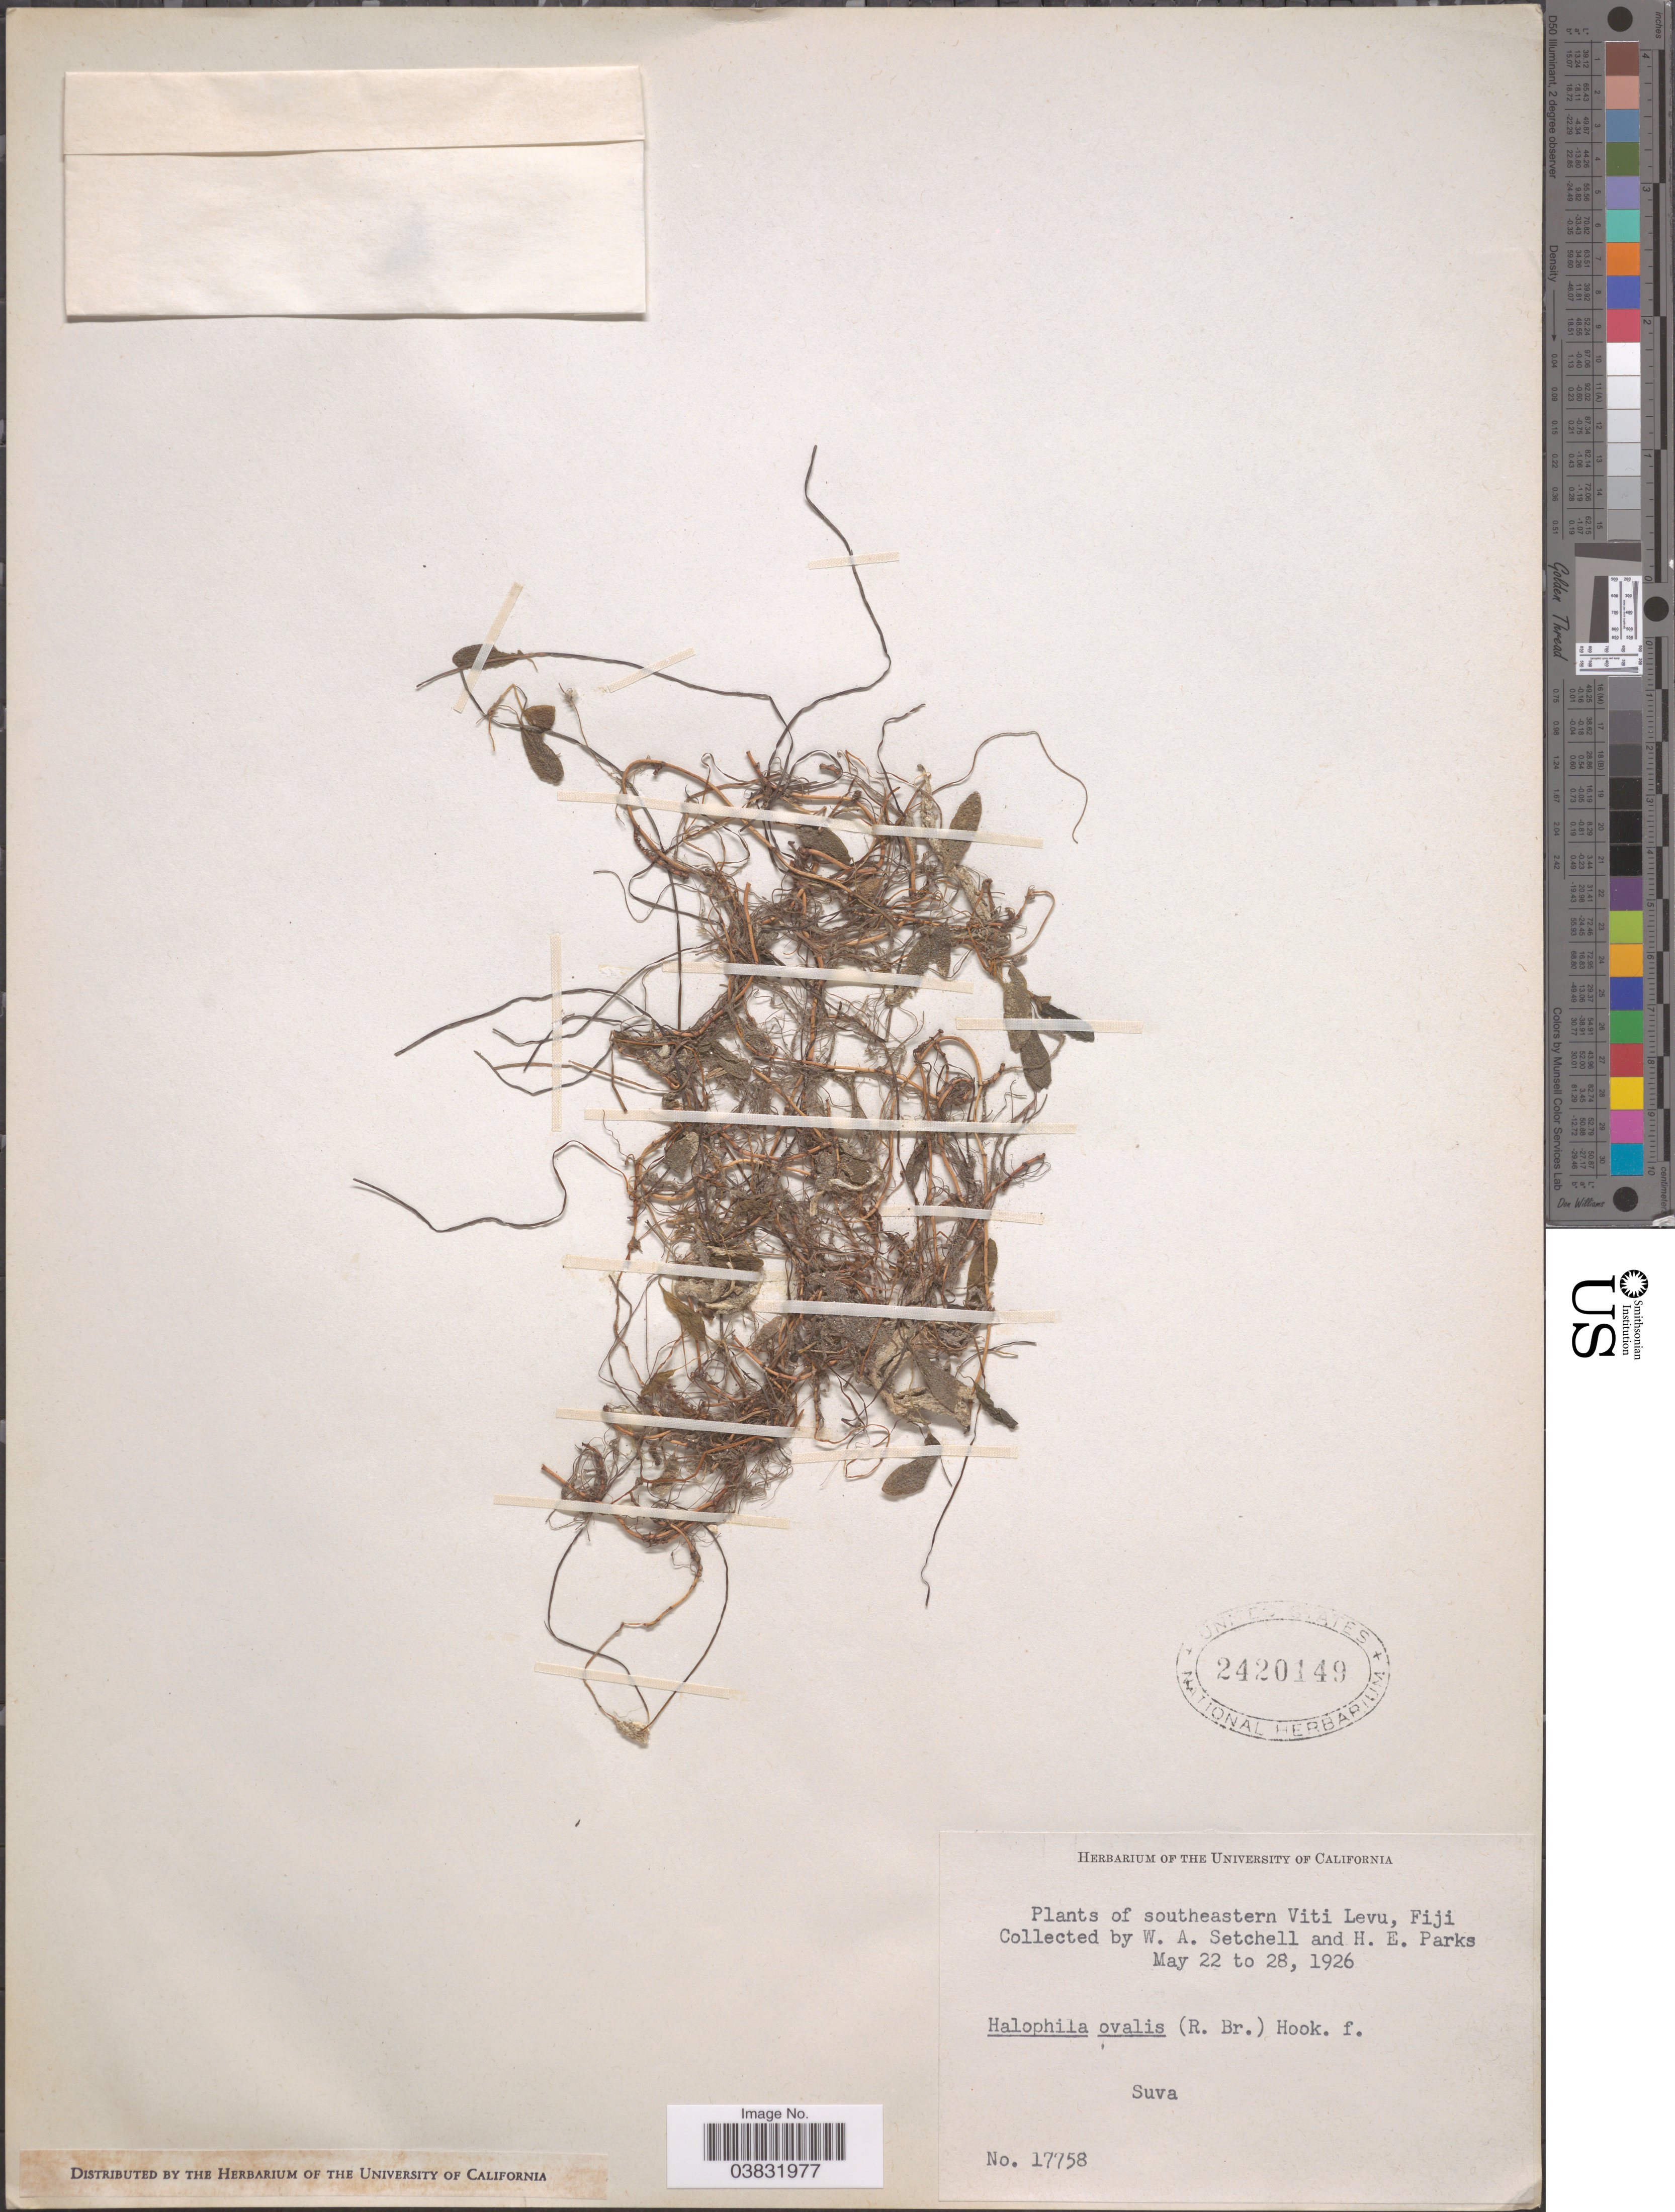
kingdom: Plantae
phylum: Tracheophyta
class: Liliopsida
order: Alismatales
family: Hydrocharitaceae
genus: Halophila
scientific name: Halophila ovalis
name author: (R. Br.) Hook. f.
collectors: W. Setchell & H. E. Parks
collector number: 17758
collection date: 1926-05-22/1926-05-28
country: Fiji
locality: Southeastern Viti Levu, Fiji. Suva.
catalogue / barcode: US 2420149